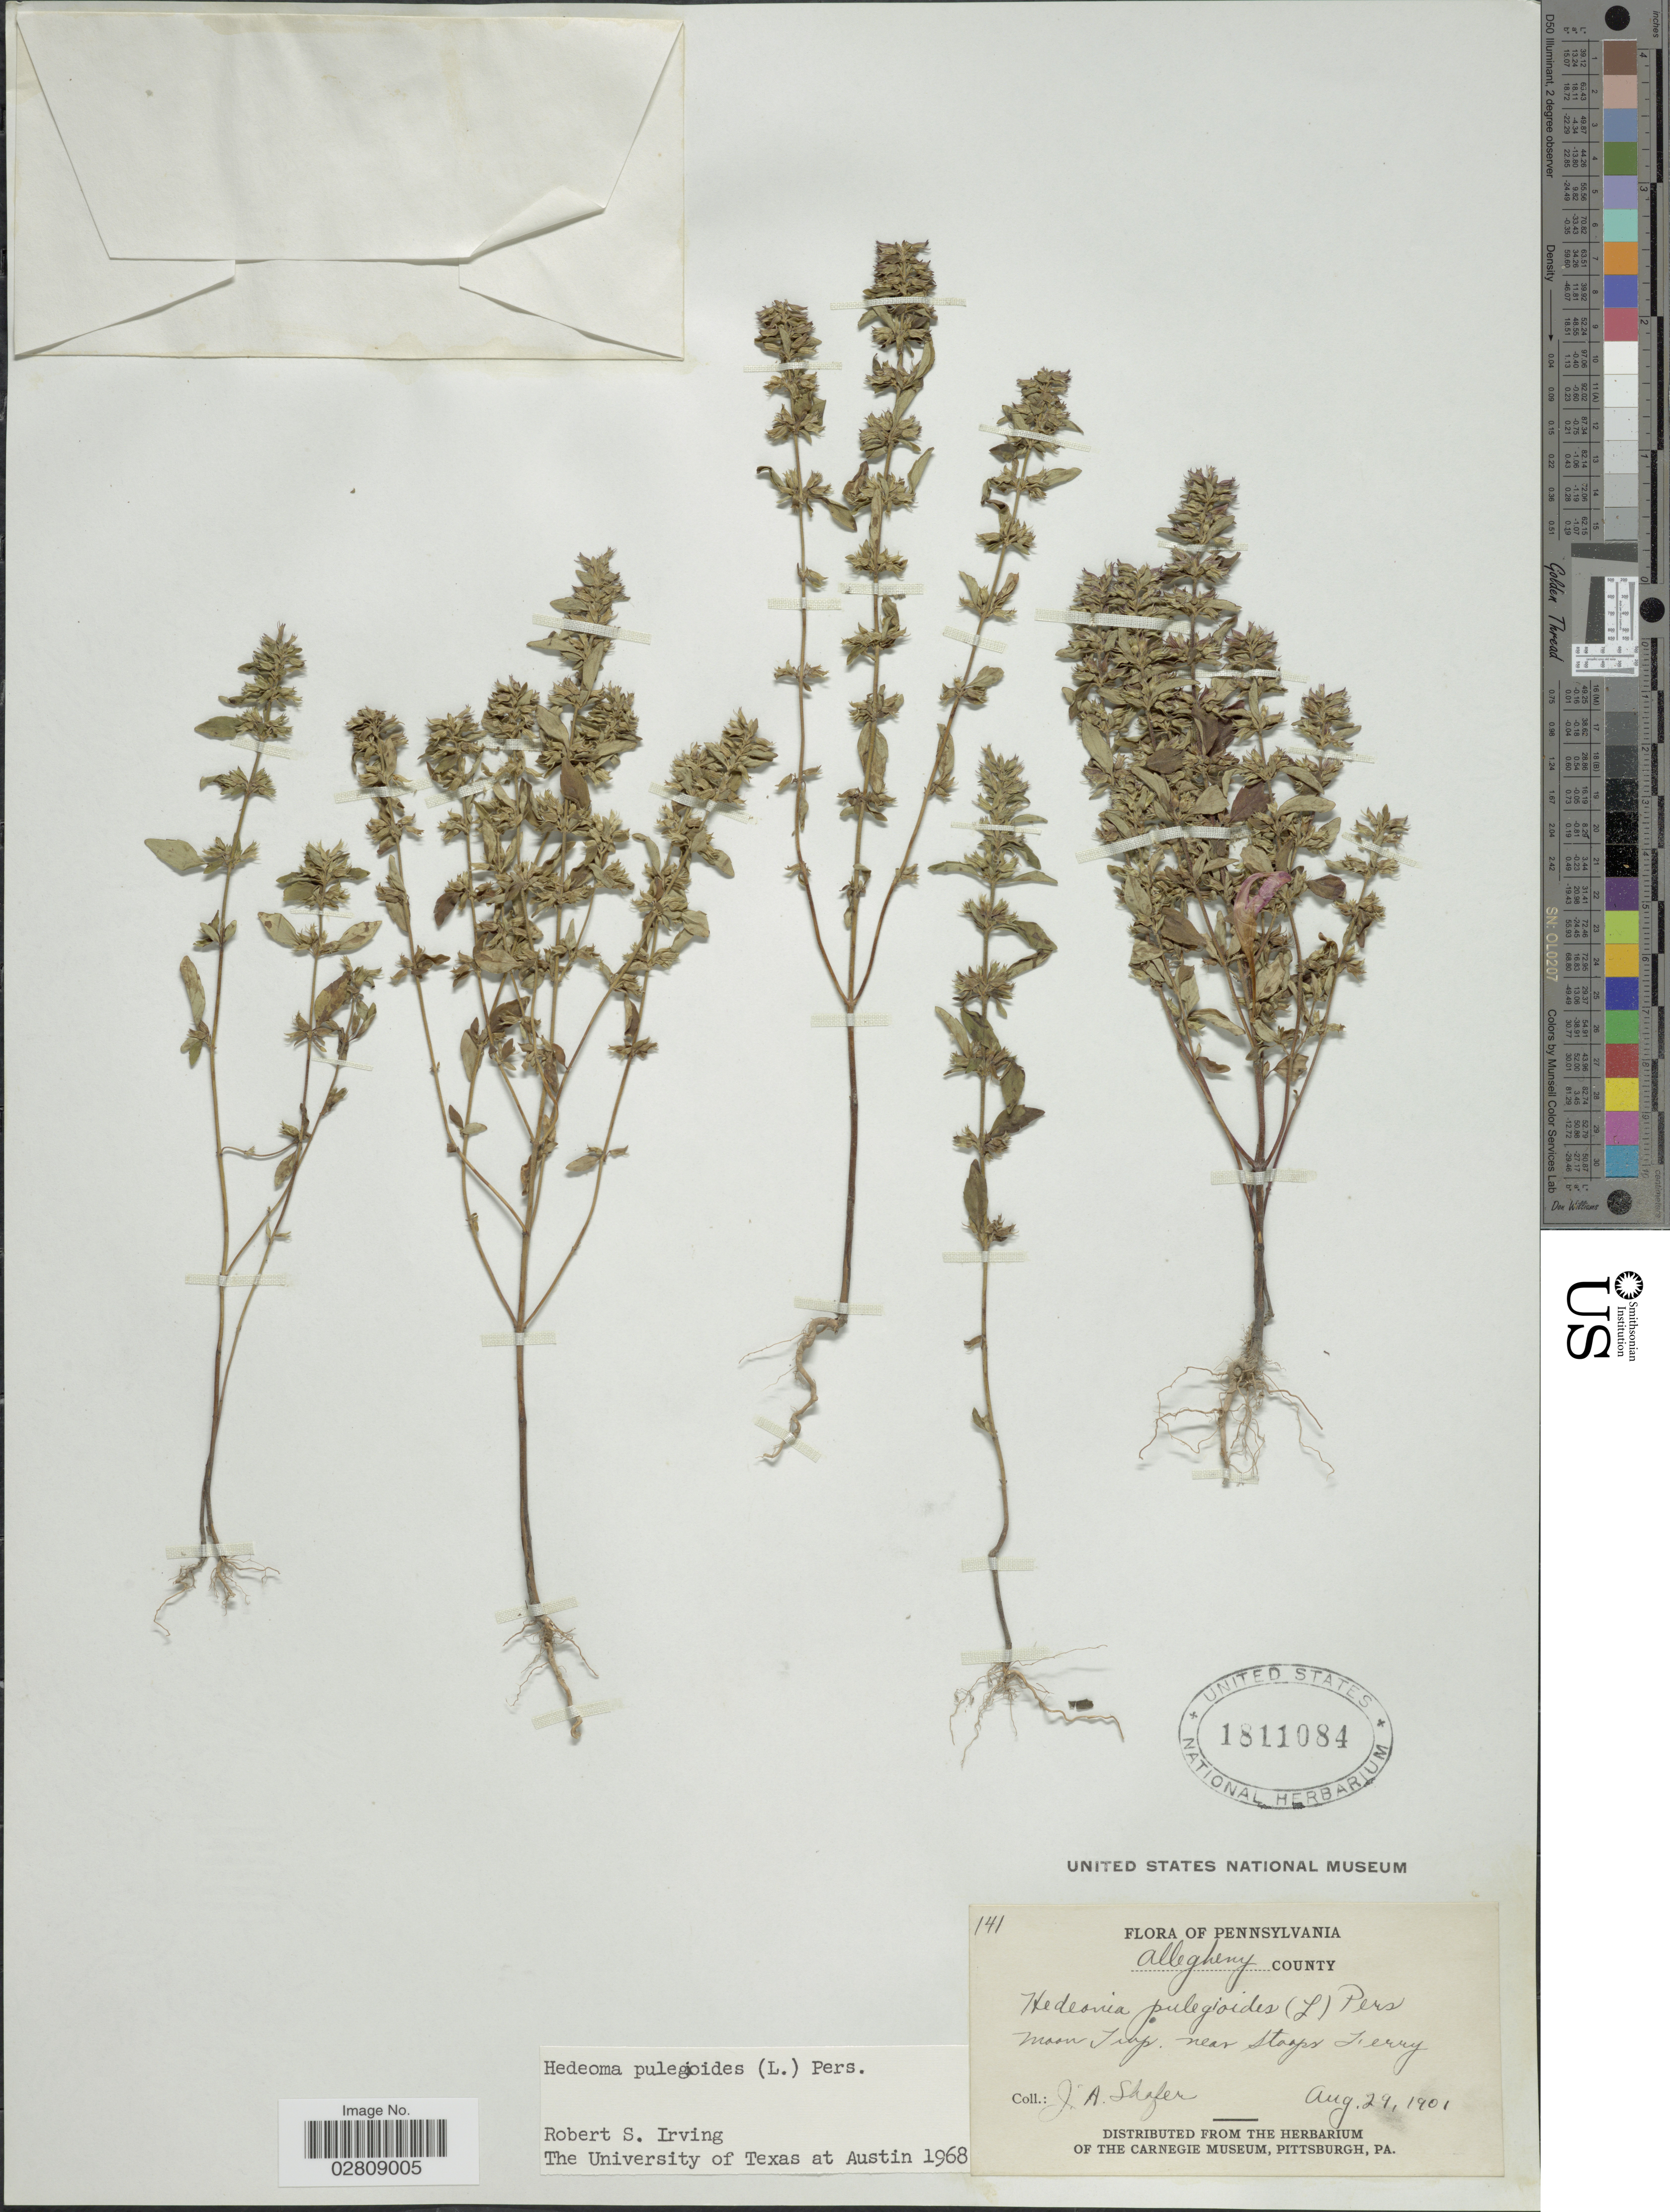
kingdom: Plantae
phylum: Tracheophyta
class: Magnoliopsida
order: Lamiales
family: Lamiaceae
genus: Hedeoma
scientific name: Hedeoma pulegioides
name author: (L.) Pers.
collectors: J. A. Shafer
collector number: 141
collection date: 1901-08-29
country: United States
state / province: Pennsylvania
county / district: Allegheny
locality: Allegheny County. Moon Twp, near Stoops Ferry.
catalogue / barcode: US 1811084